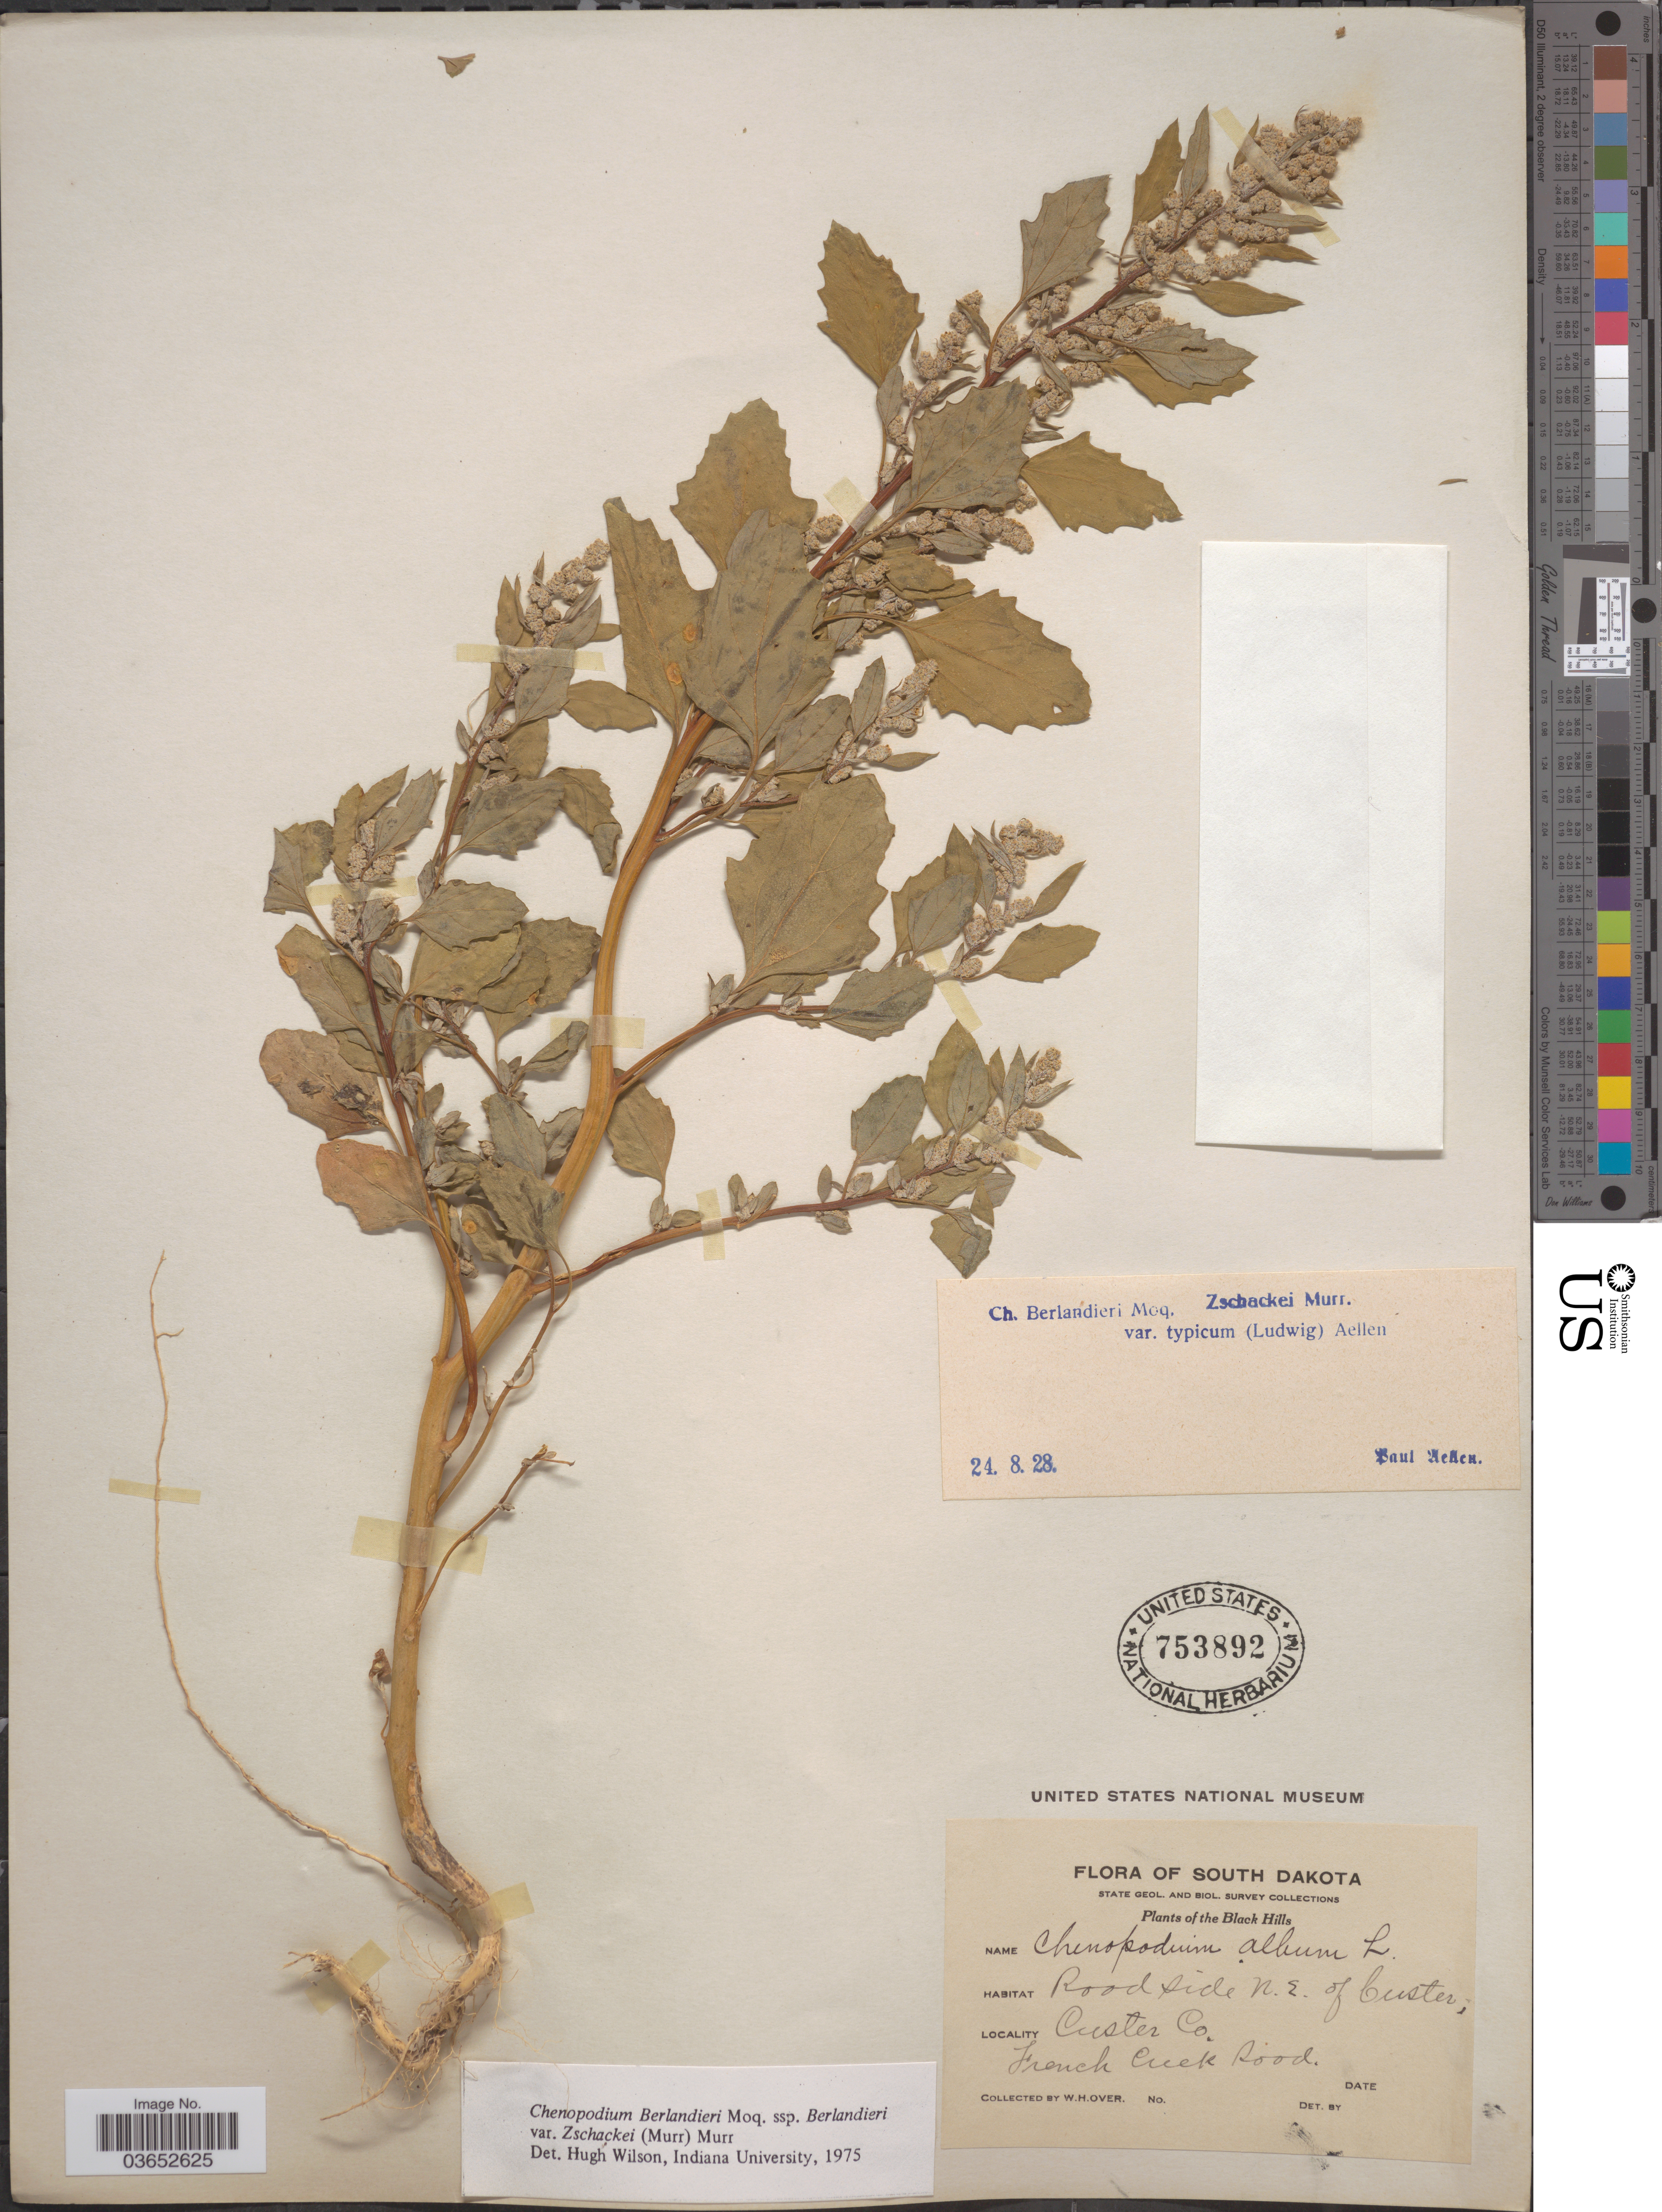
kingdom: Plantae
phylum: Tracheophyta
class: Magnoliopsida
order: Caryophyllales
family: Amaranthaceae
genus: Chenopodium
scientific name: Chenopodium berlandieri var. zschackei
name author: (Murr.) Murr.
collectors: W. Over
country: United States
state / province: South Dakota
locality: The Black Hills. Road side N.E. of Custer, Custer Co. French Creek Road.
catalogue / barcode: US 753892